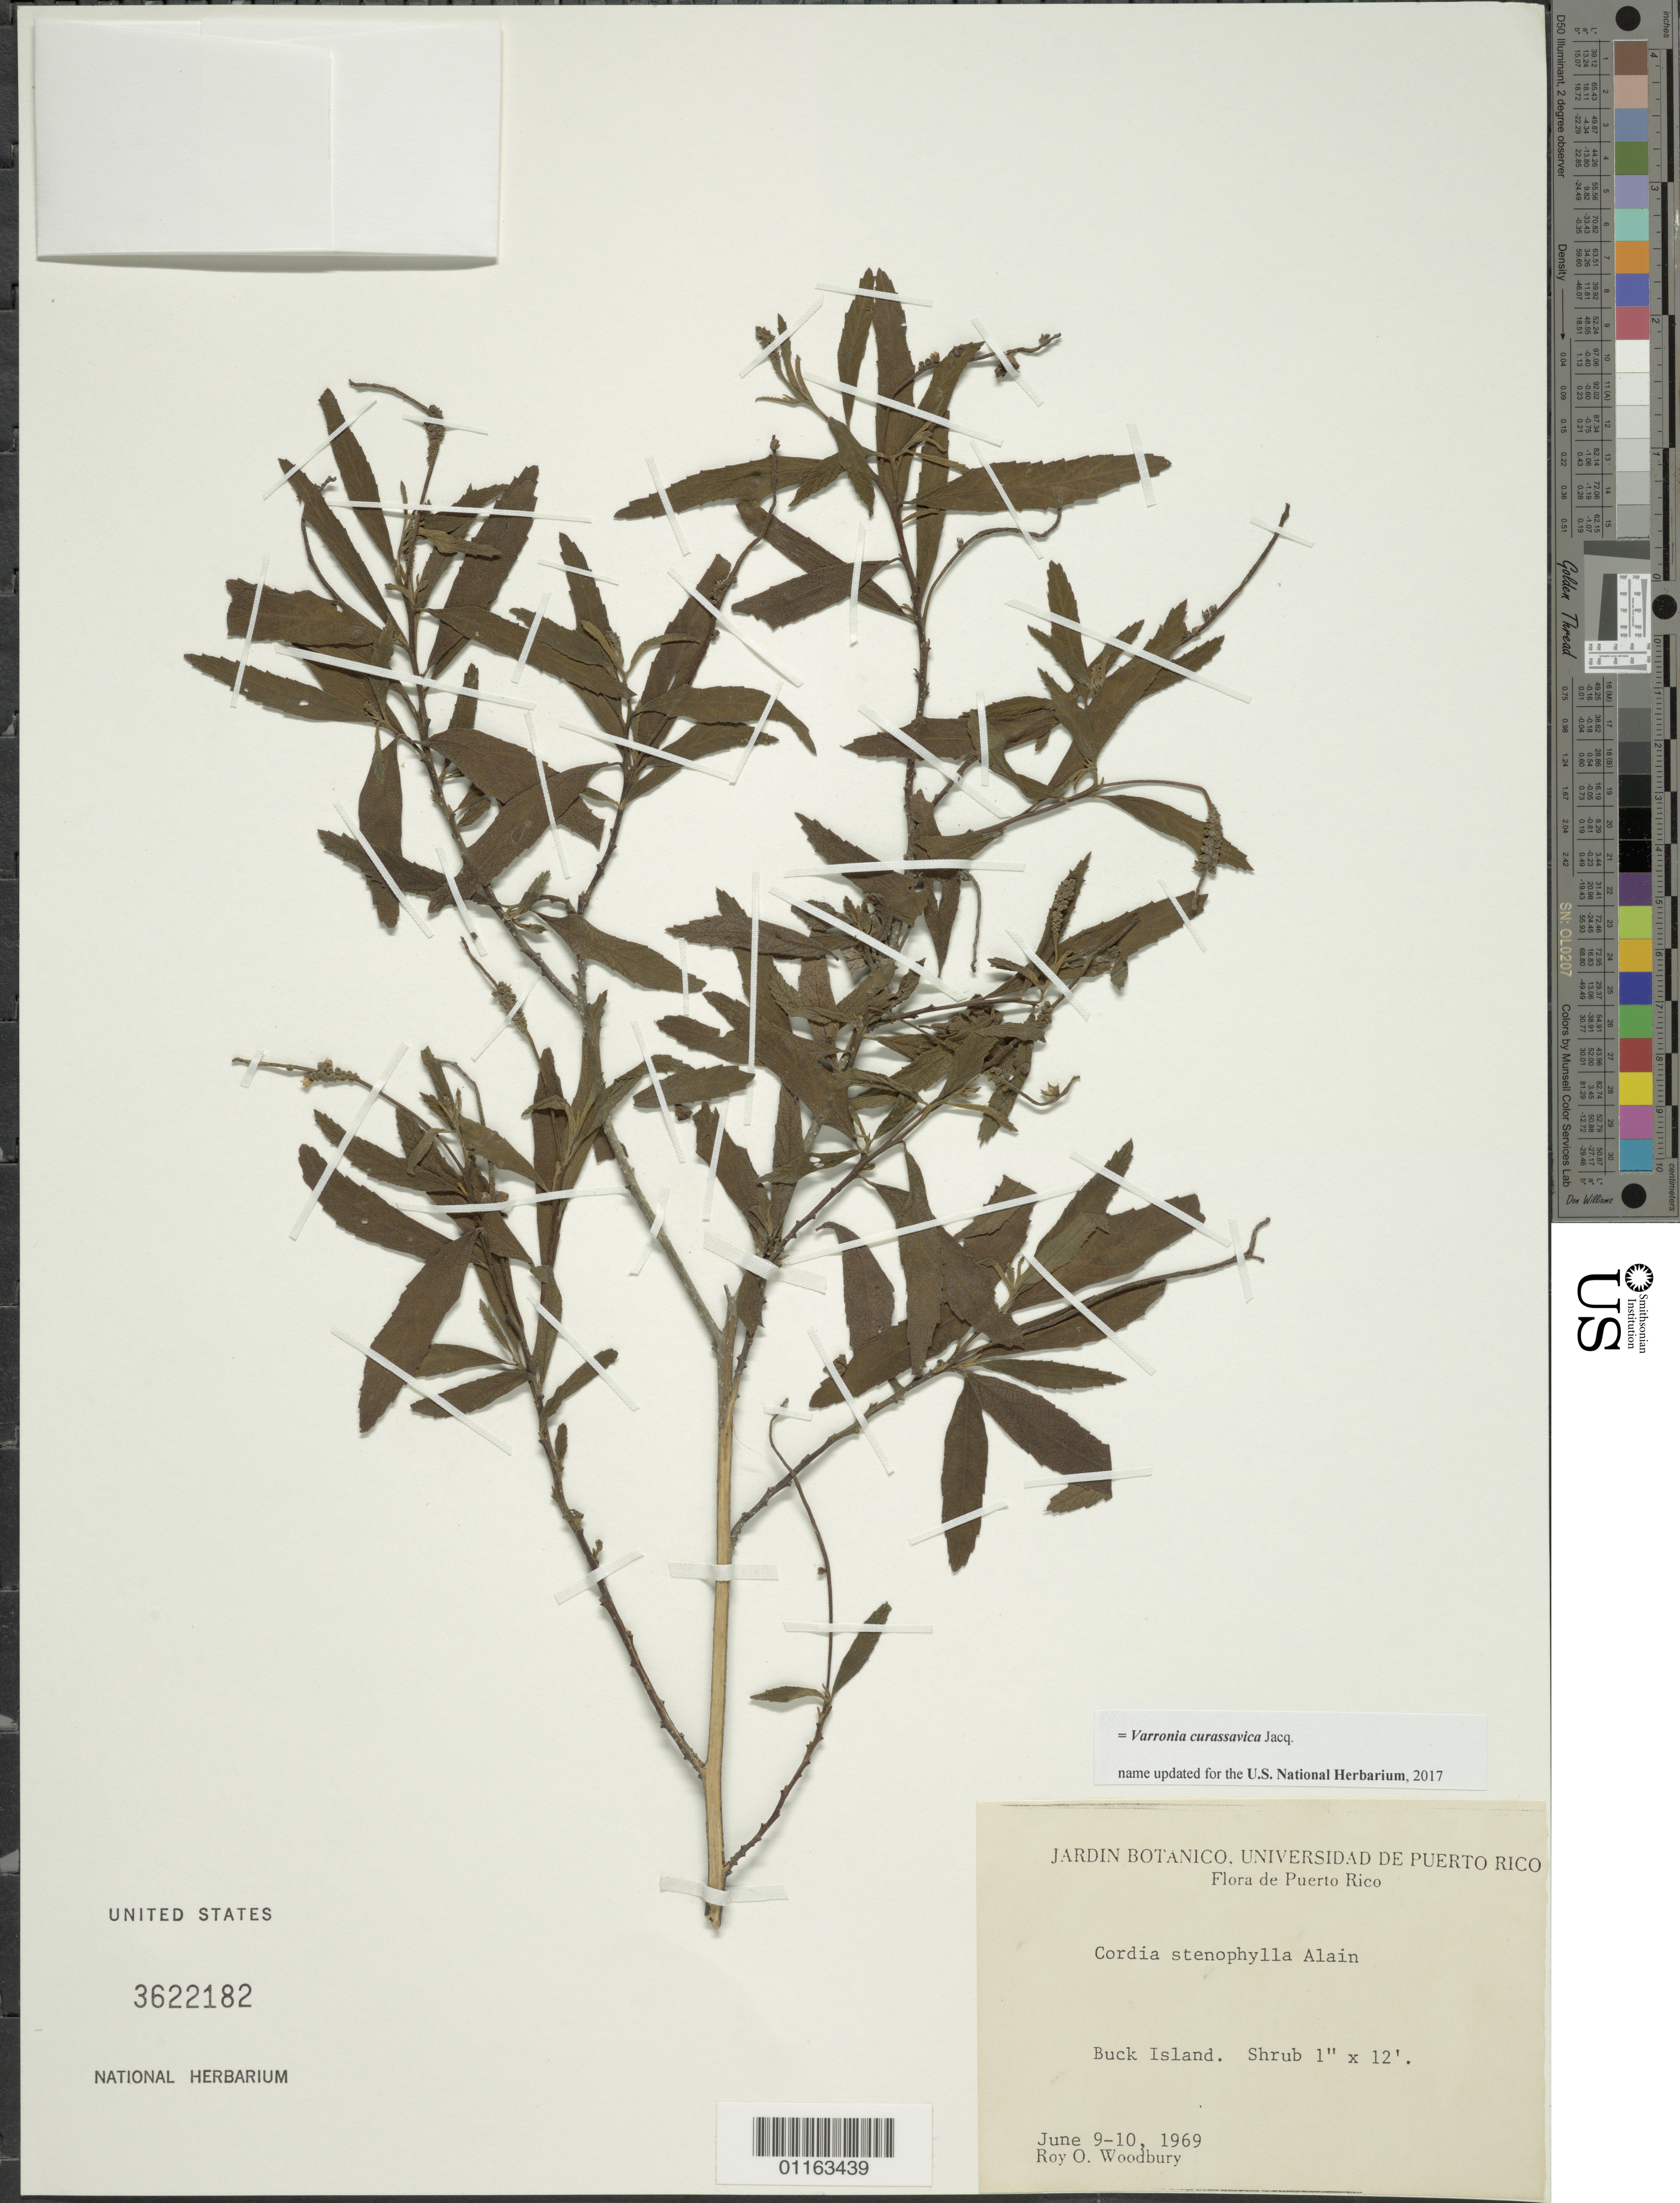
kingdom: Plantae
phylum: Tracheophyta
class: Magnoliopsida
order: Boraginales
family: Cordiaceae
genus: Varronia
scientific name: Varronia curassavica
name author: Jacq.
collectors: R. O. Woodbury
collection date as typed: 09 Jun 1969 to 10 Jun 1969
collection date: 1969-06-09/1969-06-10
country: Puerto Rico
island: Buck I.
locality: Buck Island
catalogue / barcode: US 3622182